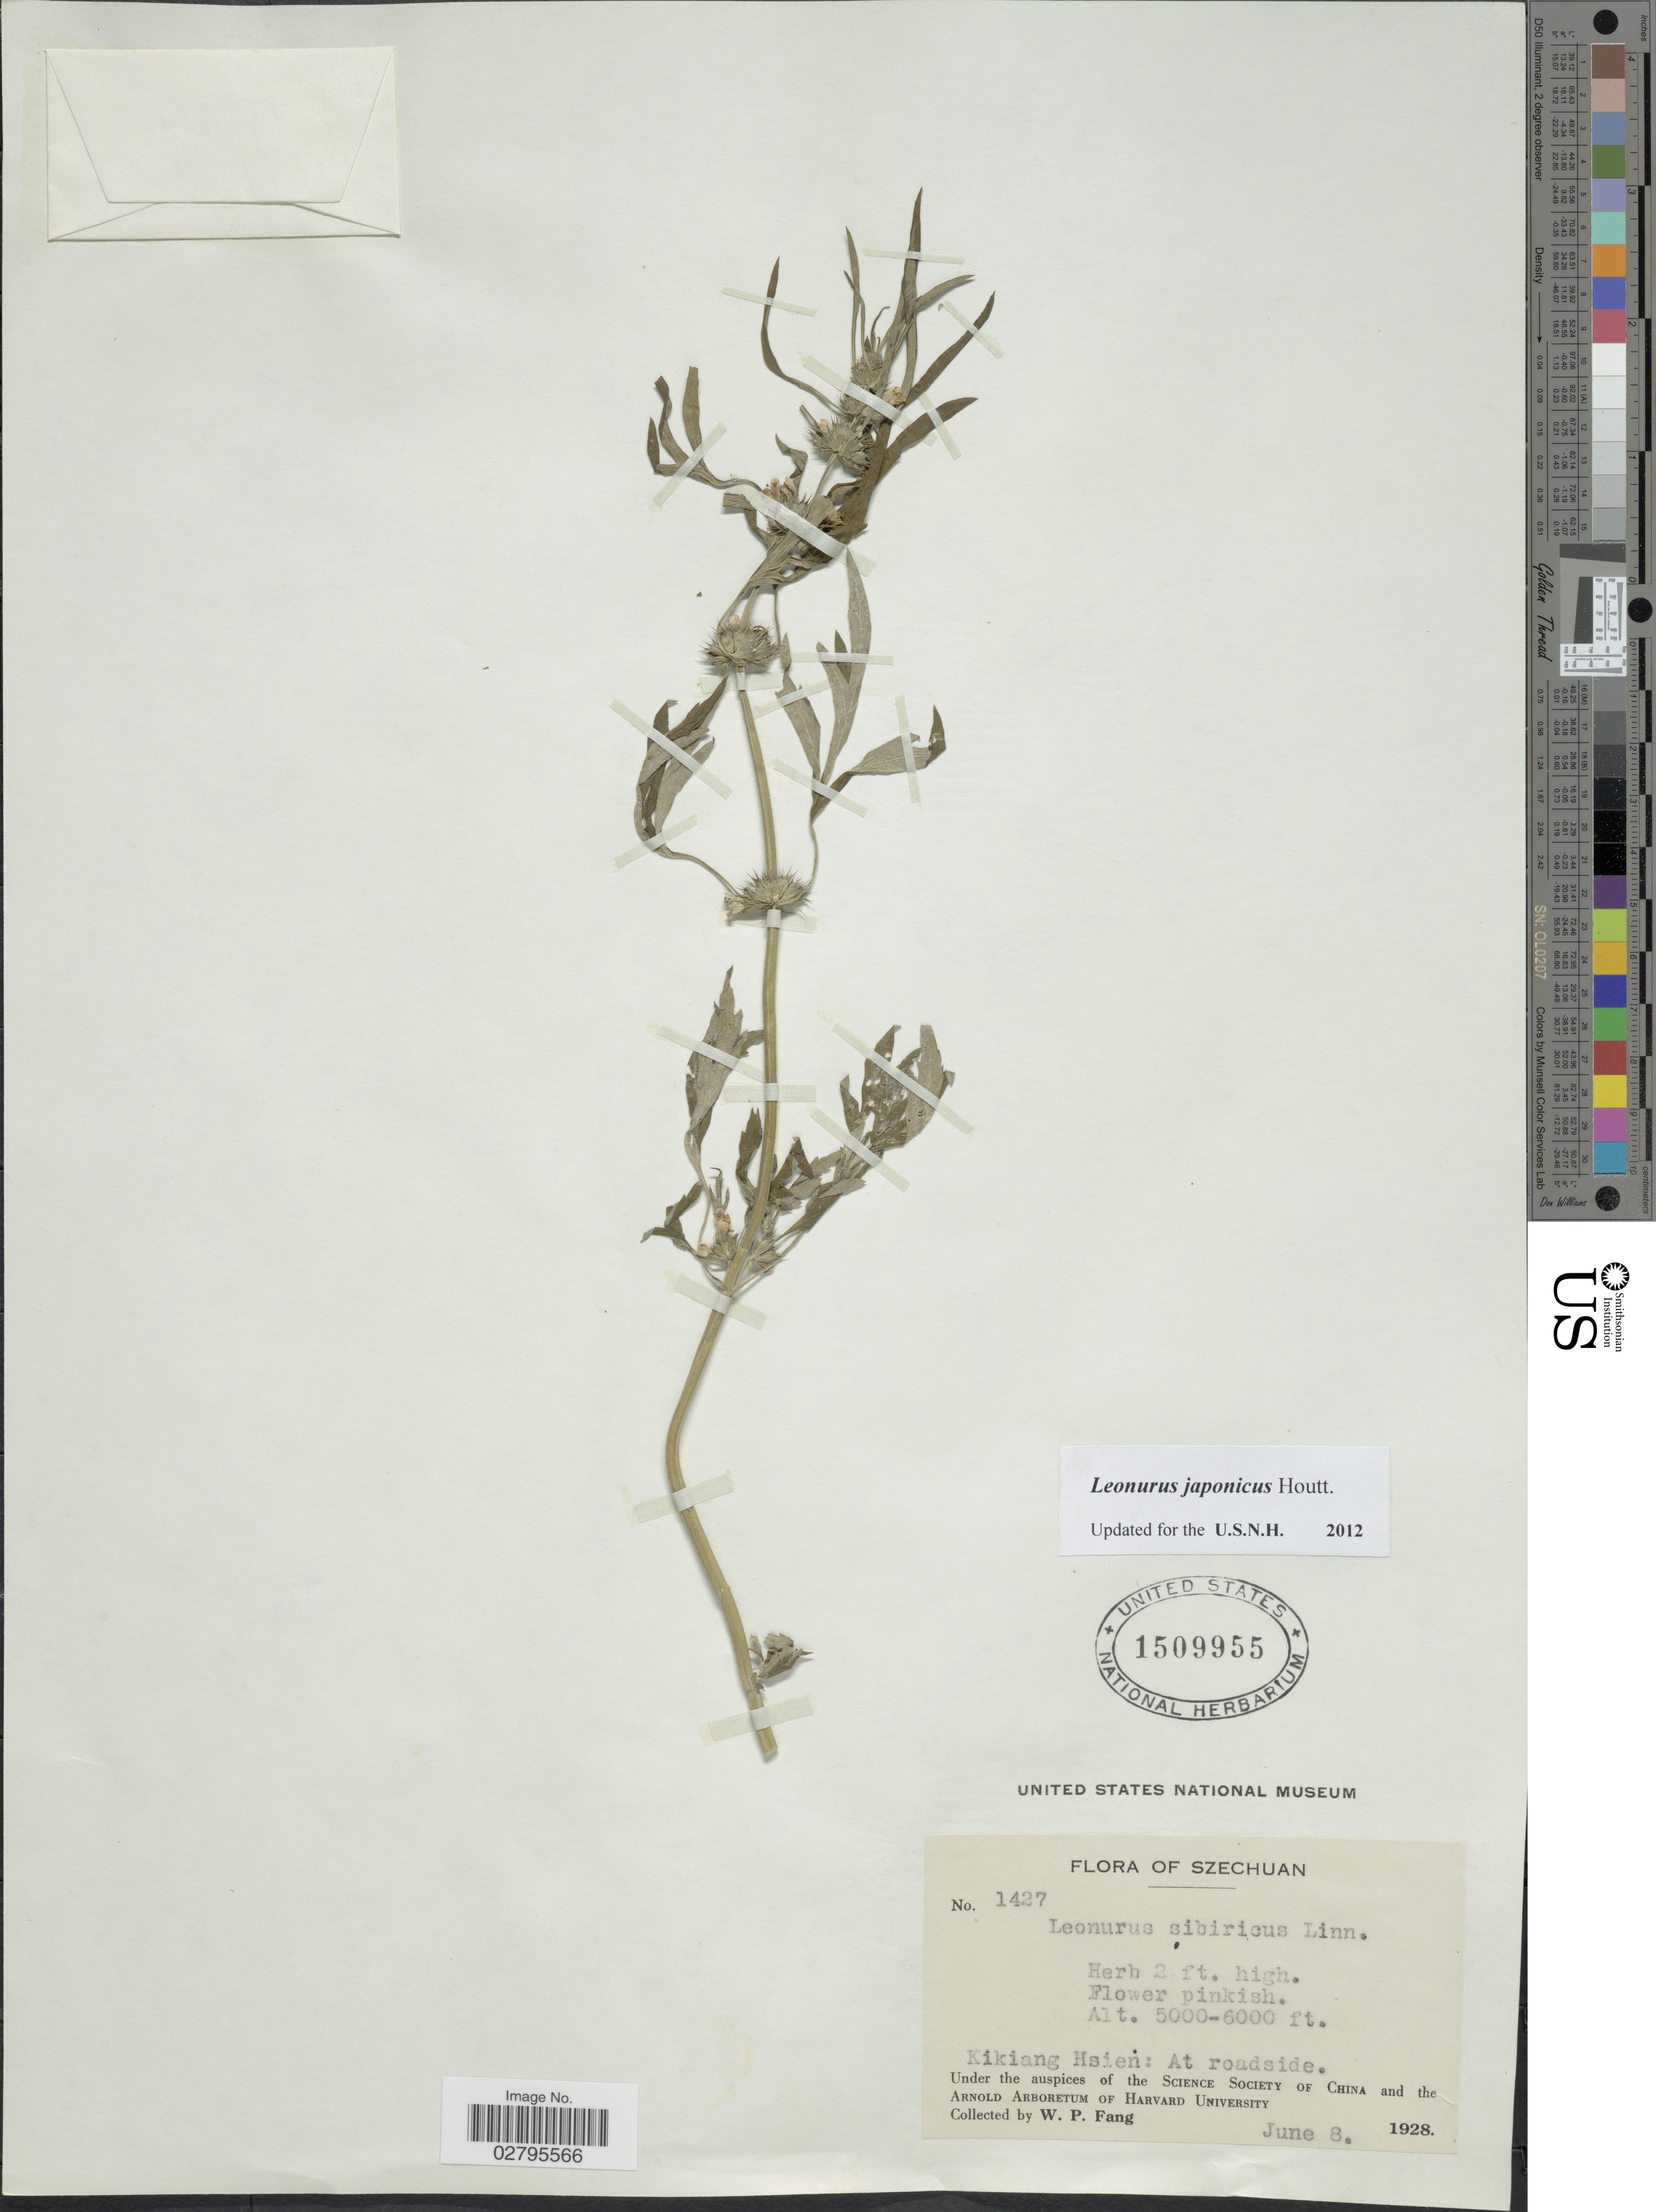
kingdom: Plantae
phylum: Tracheophyta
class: Magnoliopsida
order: Lamiales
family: Lamiaceae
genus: Leonurus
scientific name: Leonurus japonicus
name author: Houtt.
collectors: W. P. Fang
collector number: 1427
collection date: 1928-06-08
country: China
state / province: Sichuan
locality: Szechuan. Kikiang Hsien: At roadside.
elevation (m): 1524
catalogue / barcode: US 1509955